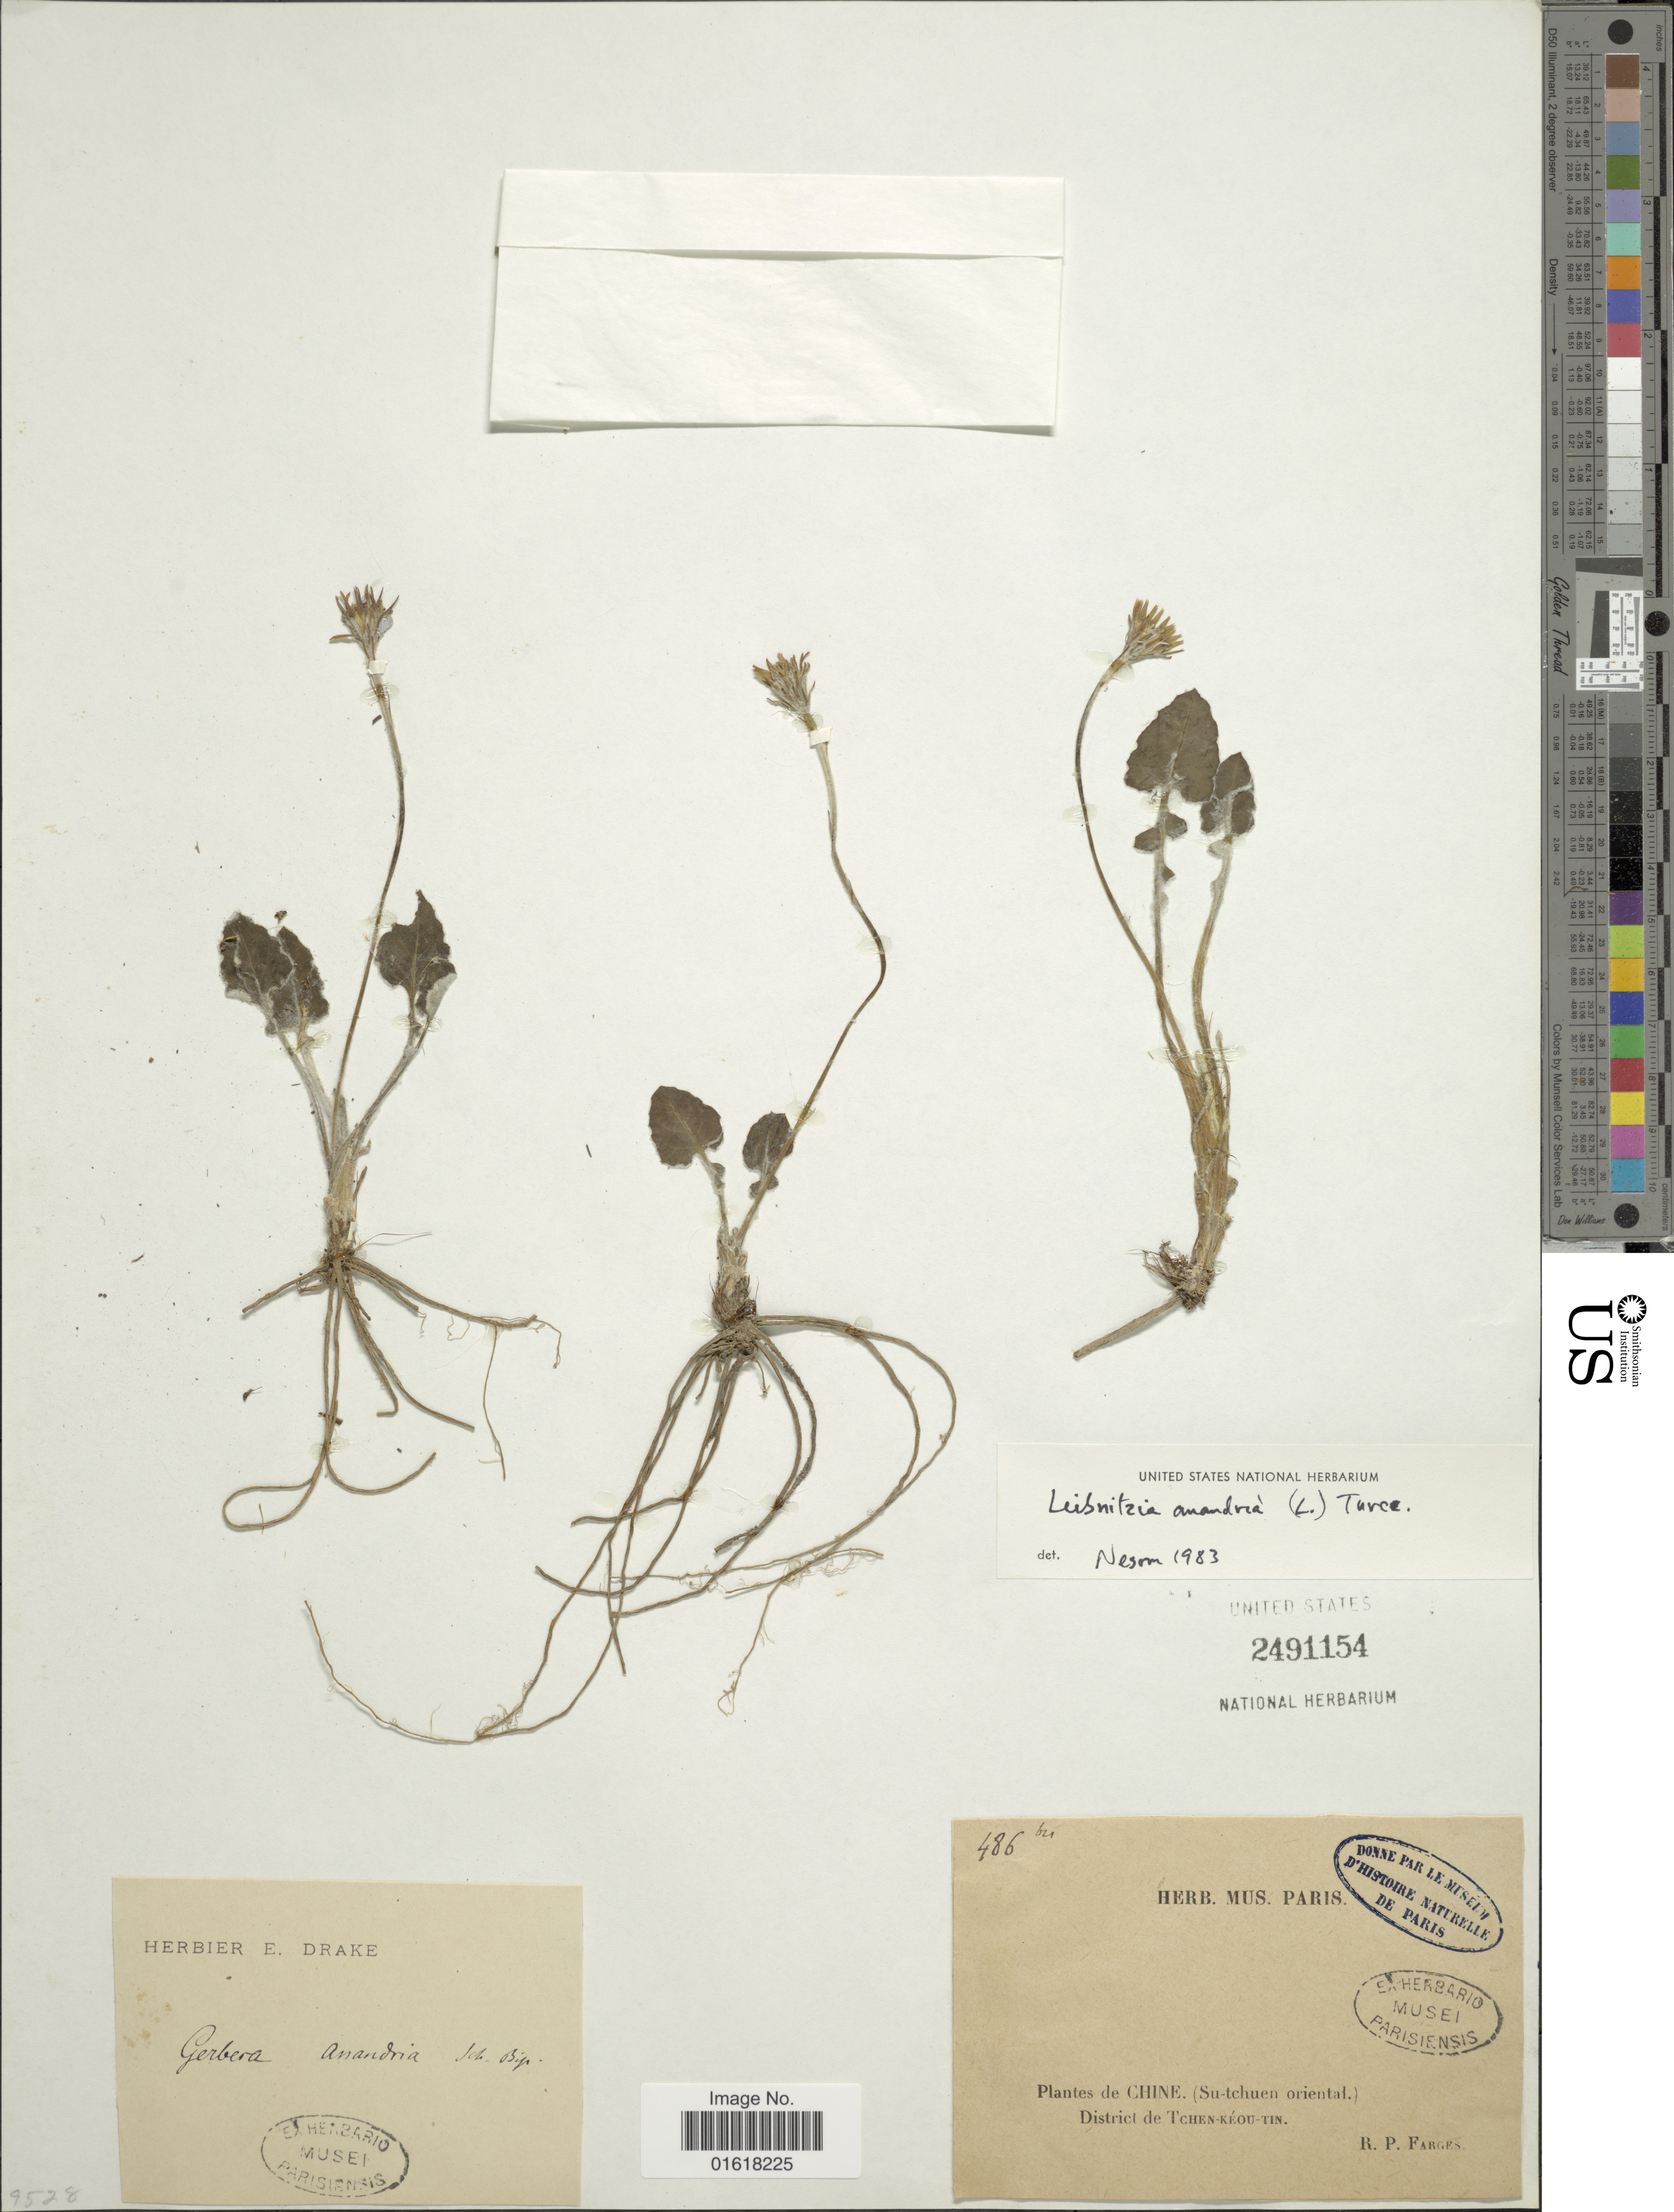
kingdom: Plantae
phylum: Tracheophyta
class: Magnoliopsida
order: Asterales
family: Asteraceae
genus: Leibnitzia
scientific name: Leibnitzia anandria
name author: (L.) Nakai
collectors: R. Farges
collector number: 486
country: China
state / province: Sichuan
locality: Su-tchuen oriental. District de Tchen-kéou-tin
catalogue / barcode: US 2491154